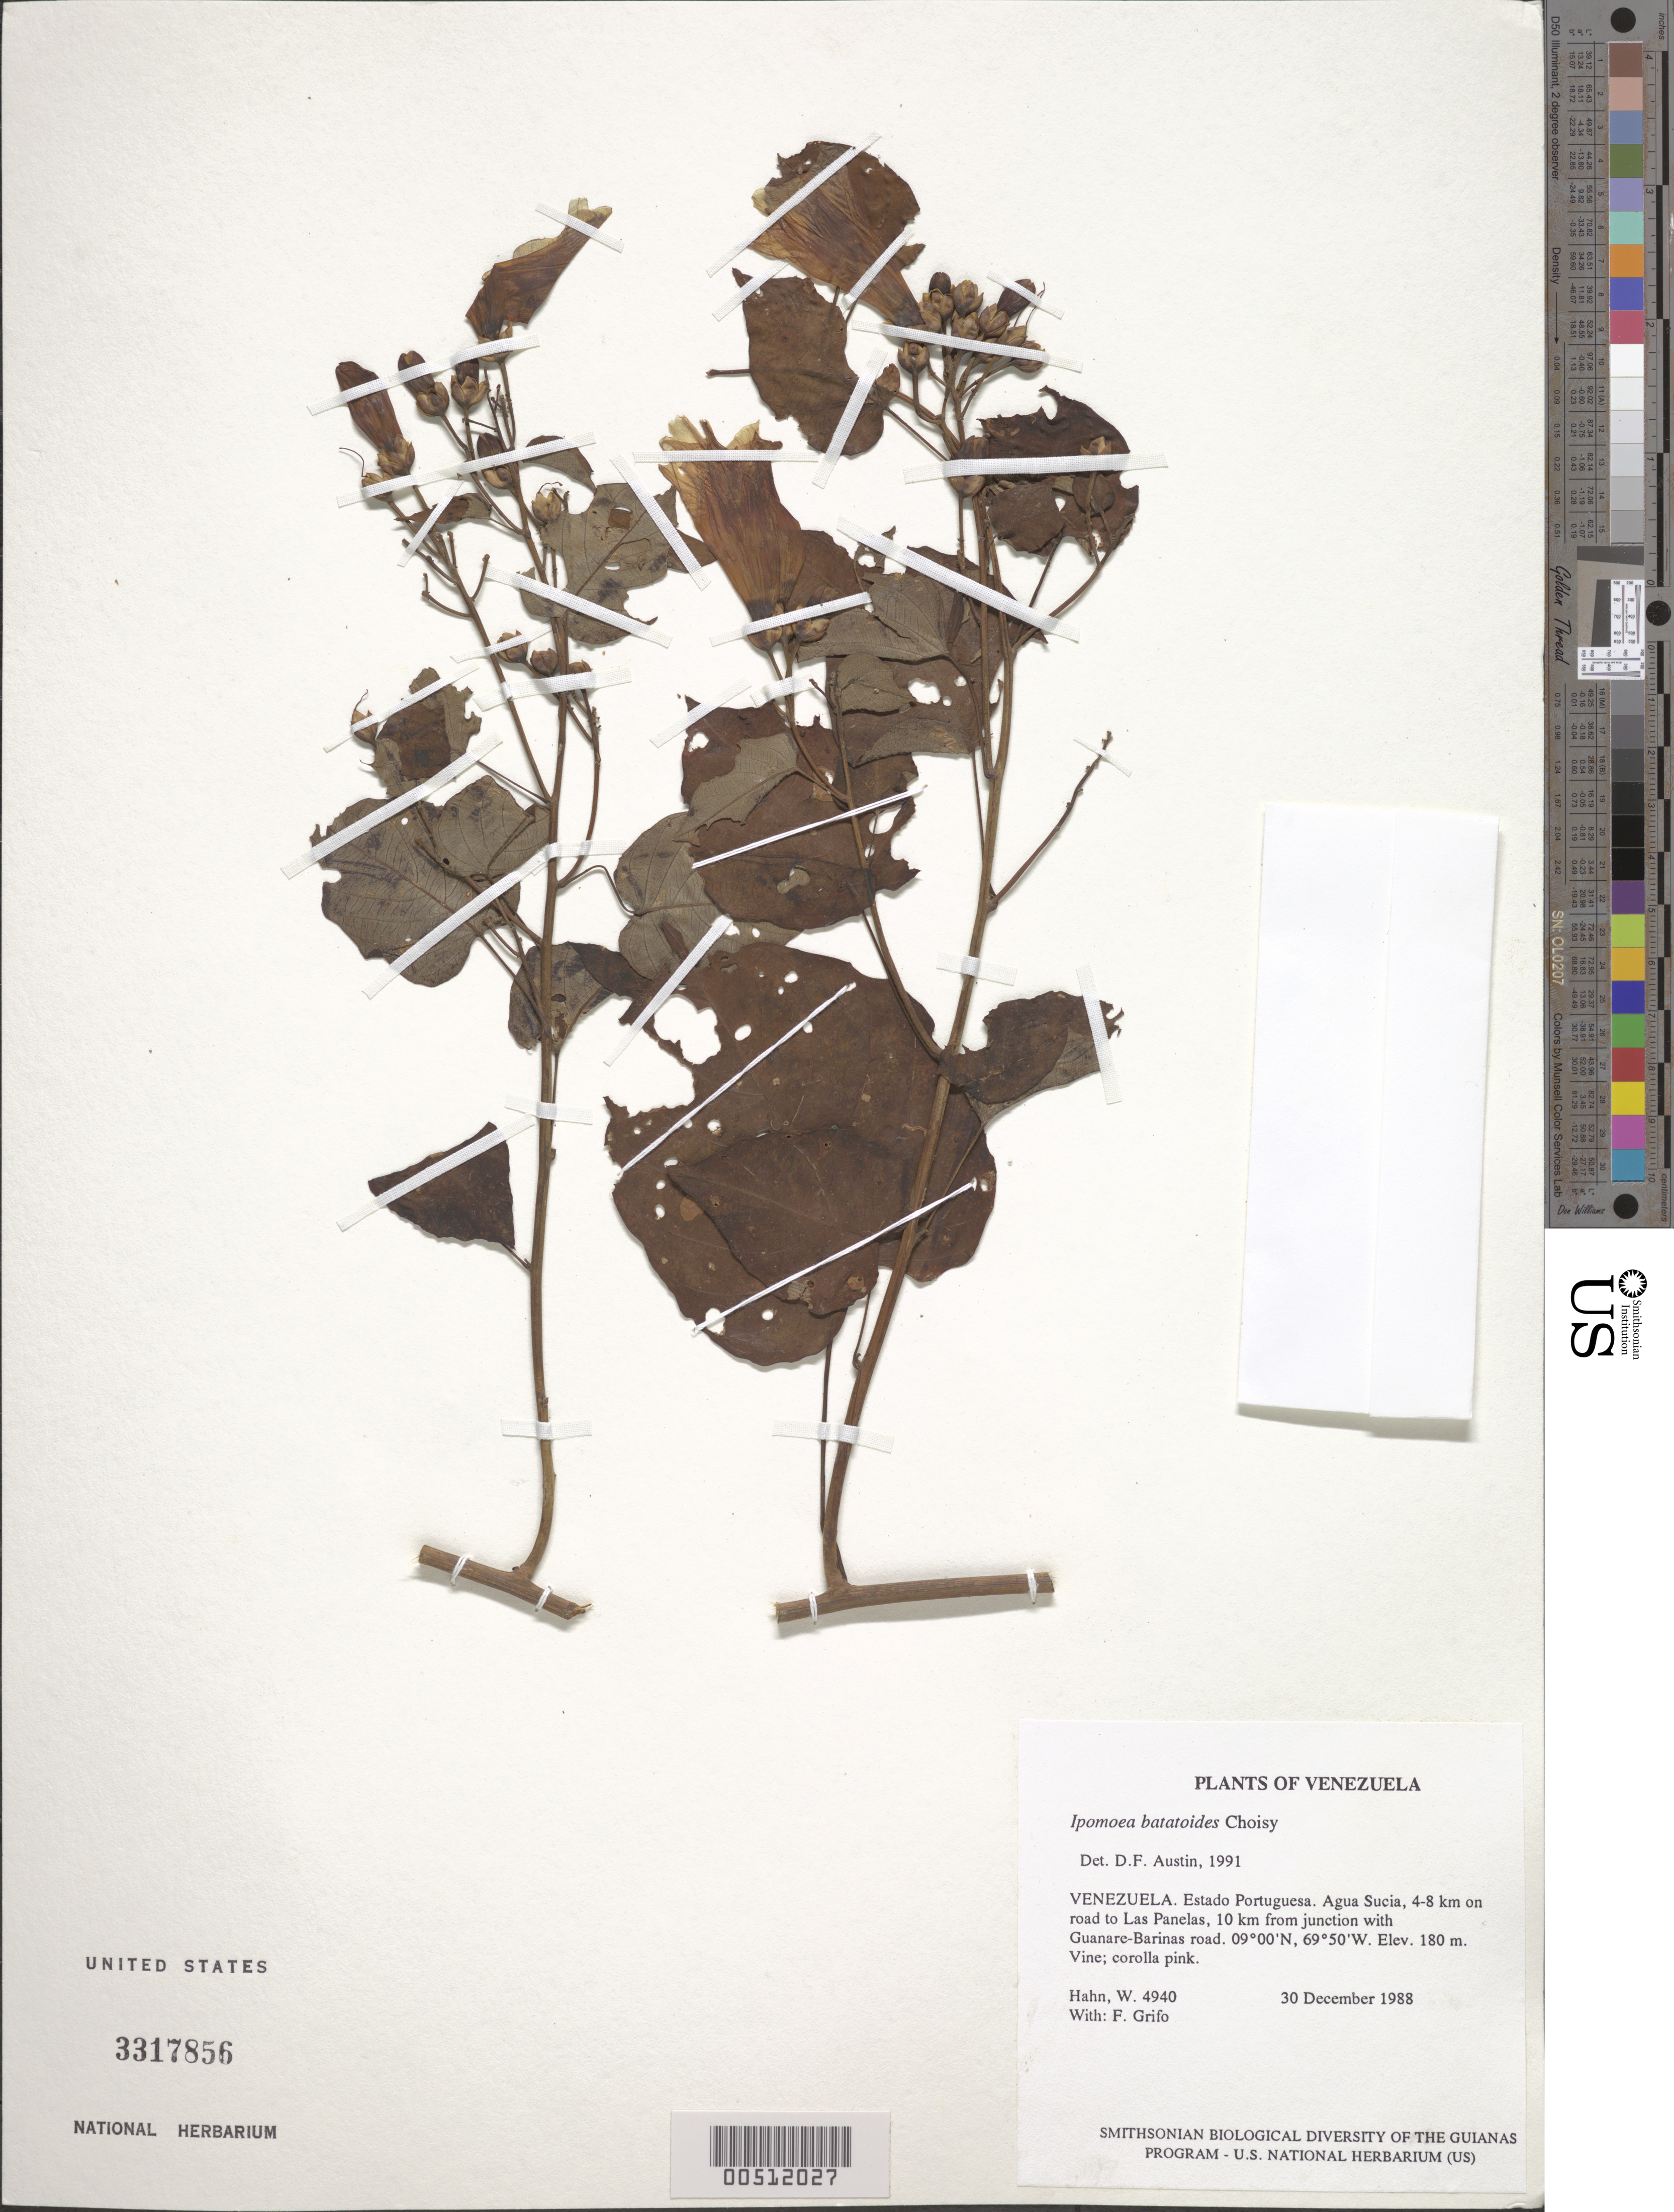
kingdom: Plantae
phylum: Tracheophyta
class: Magnoliopsida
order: Solanales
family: Convolvulaceae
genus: Ipomoea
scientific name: Ipomoea batatoides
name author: Choisy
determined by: Austin, D. F.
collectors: W. Hahn & F. Grifo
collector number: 4940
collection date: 1988-12-30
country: Venezuela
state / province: Portuguesa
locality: Agua Sucia, 4-8 km on road to Las Panelas, 10 km from junction with Guanare-Barinas road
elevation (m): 180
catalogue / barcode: US 3317856